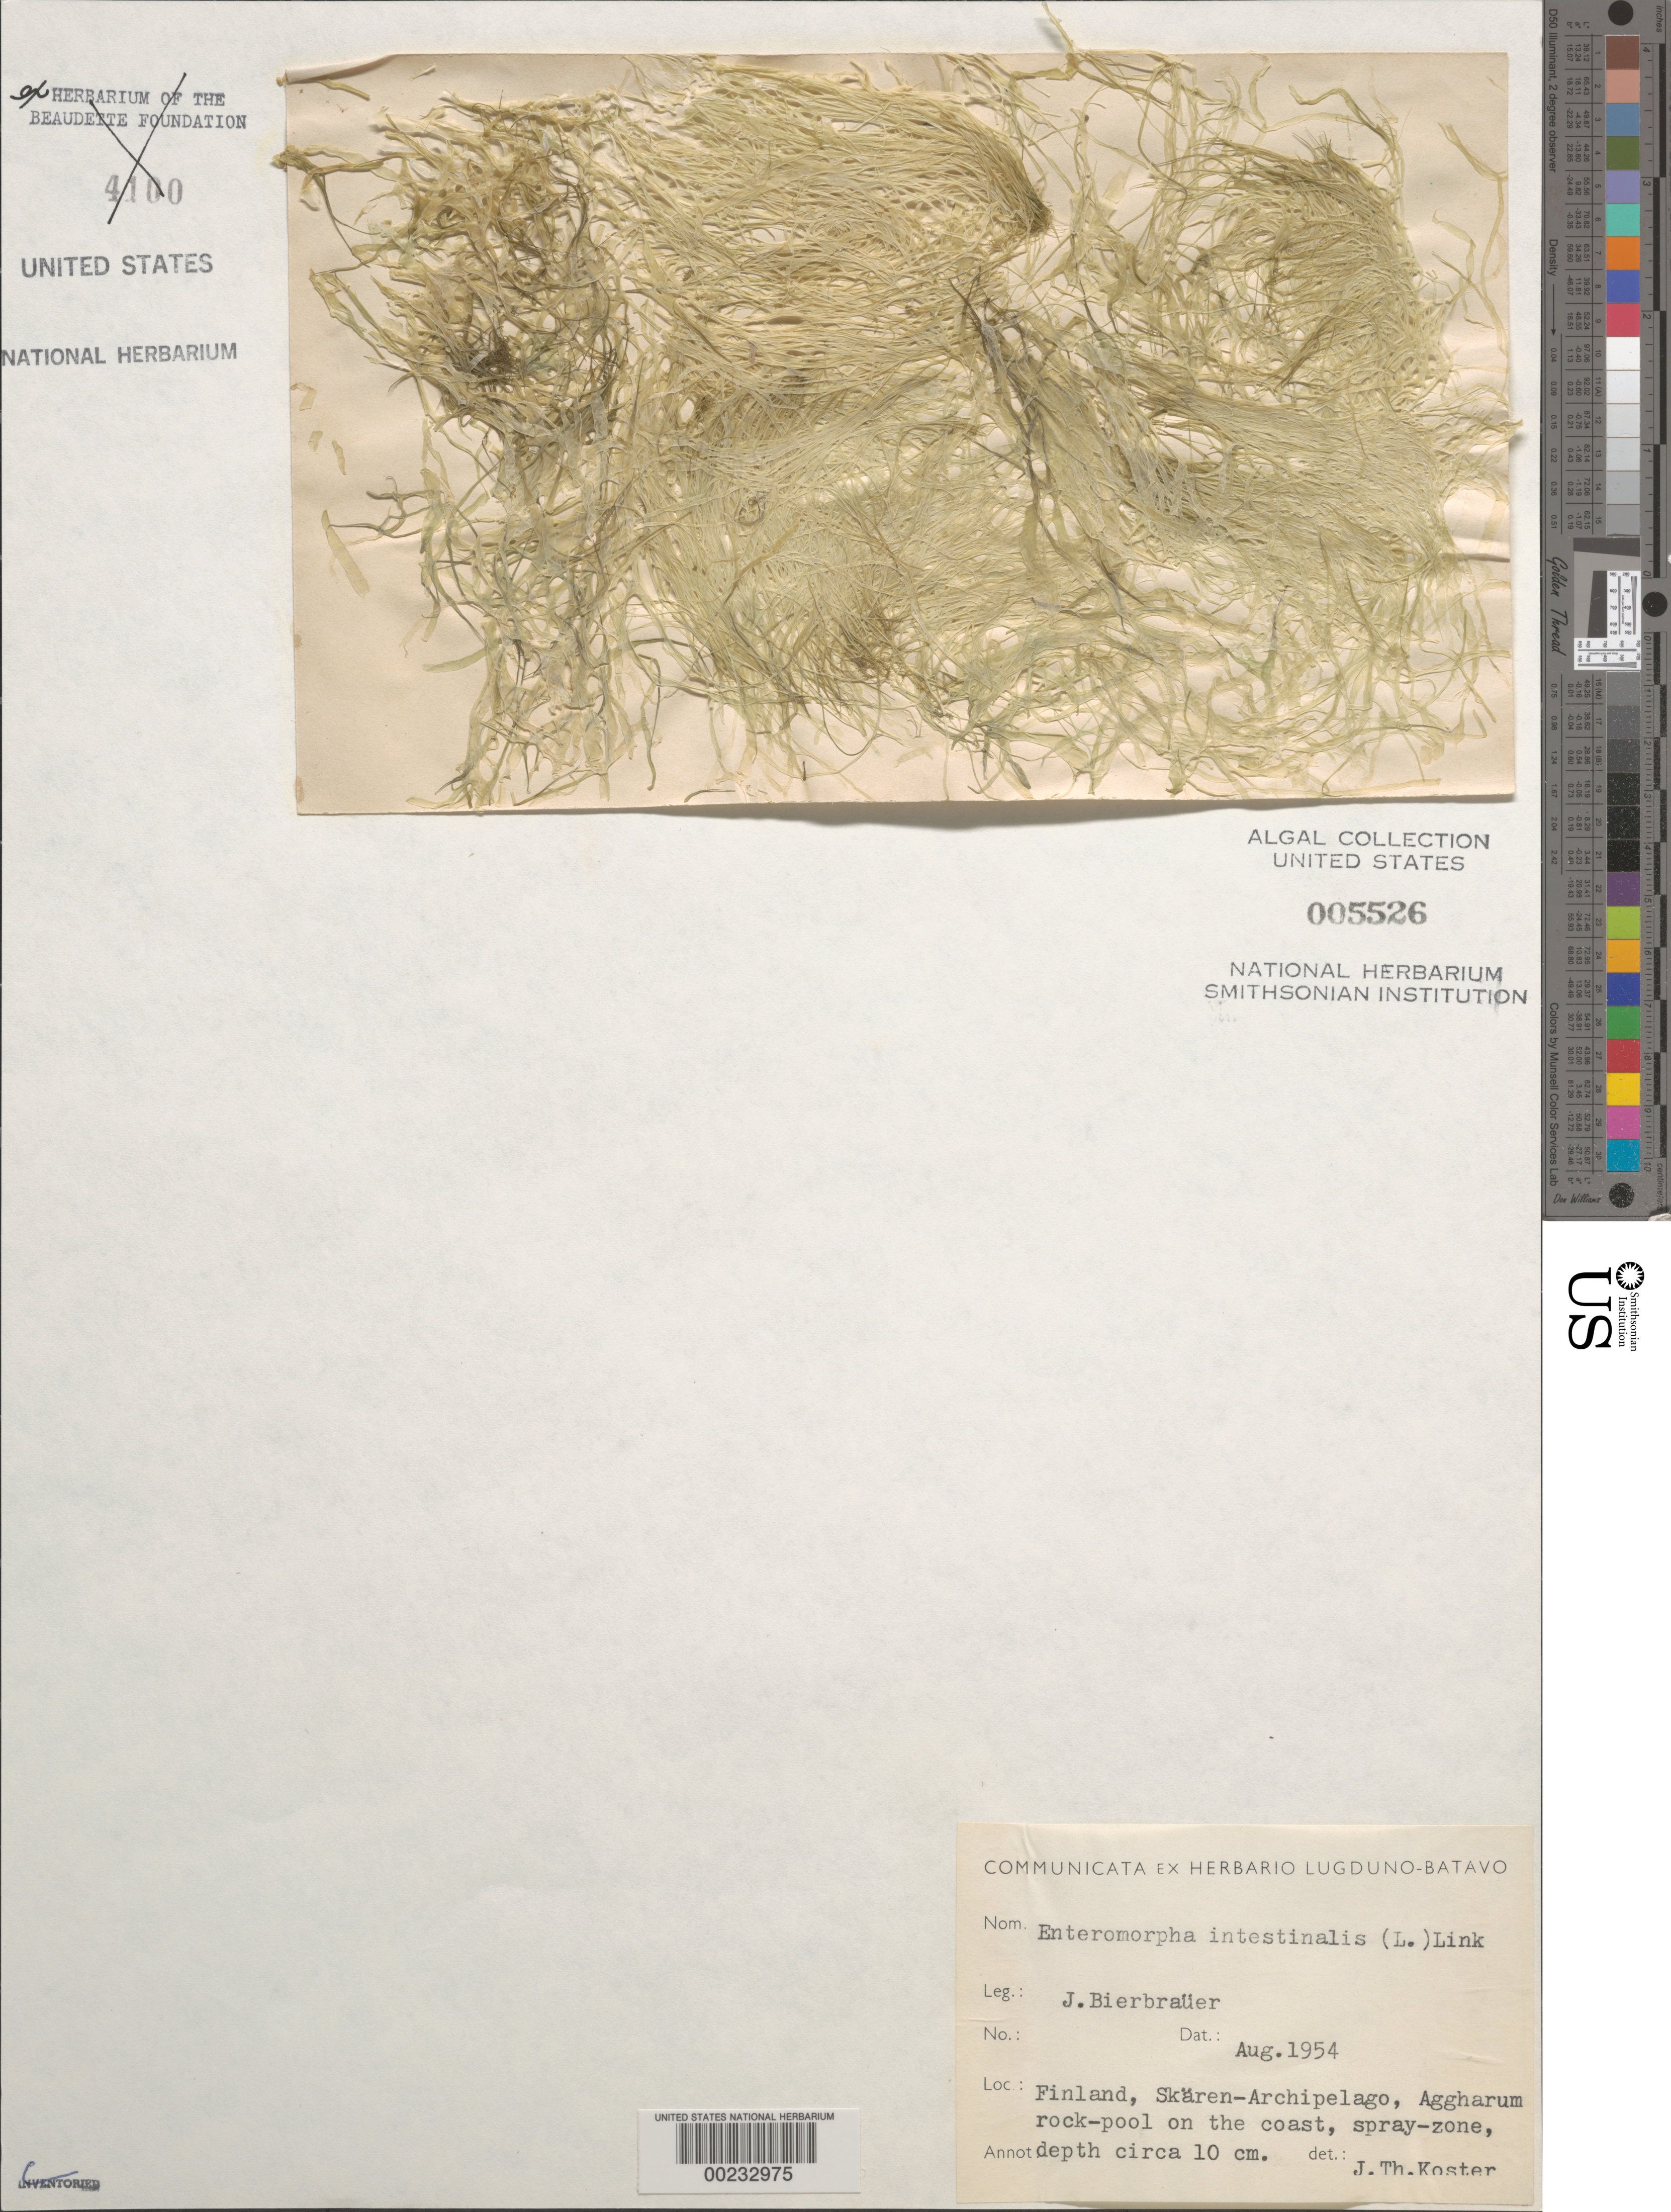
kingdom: Plantae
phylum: Chlorophyta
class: Ulvophyceae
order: Ulvales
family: Ulvaceae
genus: Ulva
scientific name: Ulva intestinalis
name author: L.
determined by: Algae name updating Project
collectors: J. Bierbrauer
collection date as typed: Aug 1954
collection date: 1954-08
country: Finland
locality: Aggharum, skaren-archipelago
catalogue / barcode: US 5526